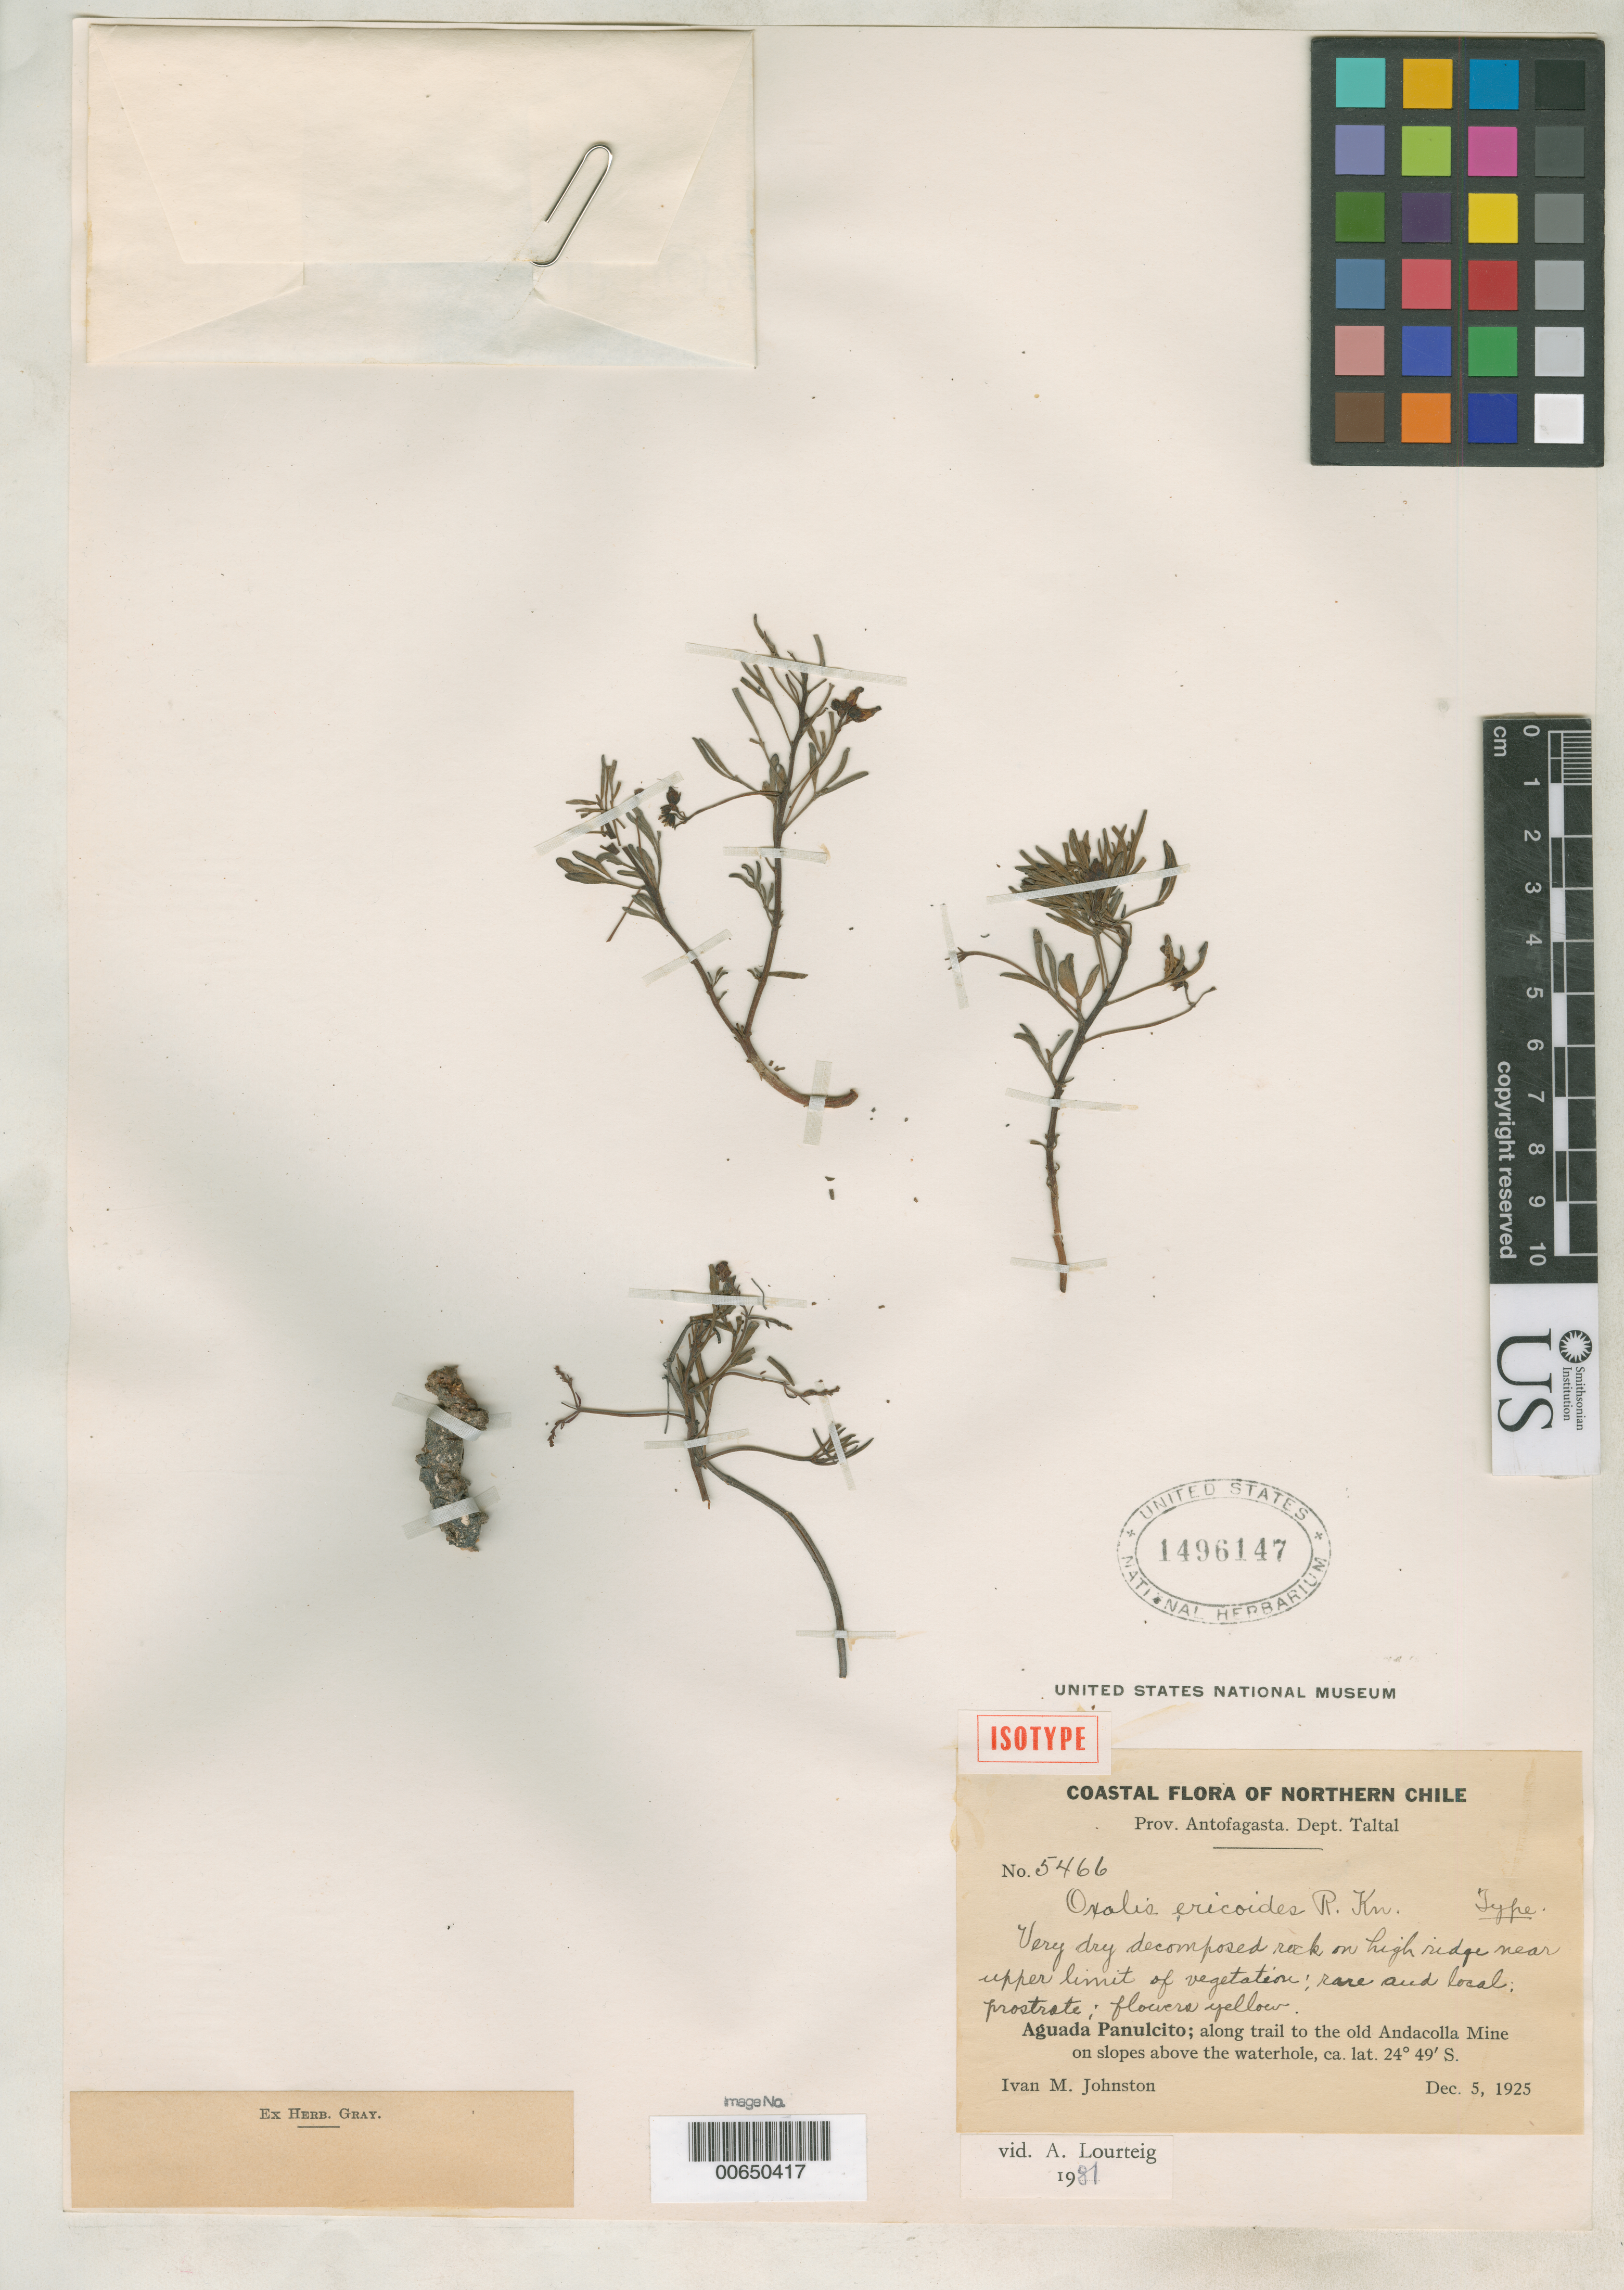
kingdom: Plantae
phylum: Tracheophyta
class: Magnoliopsida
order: Oxalidales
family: Oxalidaceae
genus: Oxalis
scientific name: Oxalis ericoides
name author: R. Knuth in Engl.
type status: Isotype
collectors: I.M. Johnston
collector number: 5466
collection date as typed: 05 Dec 1925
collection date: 1925-12-05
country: Chile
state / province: Antofagasta (II)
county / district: Taltal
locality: Aguada Panulcito; along trail to the old Andacolla Mine (lat/long recorded as: lat=24:49:0:S long=:::)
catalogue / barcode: US 1496147